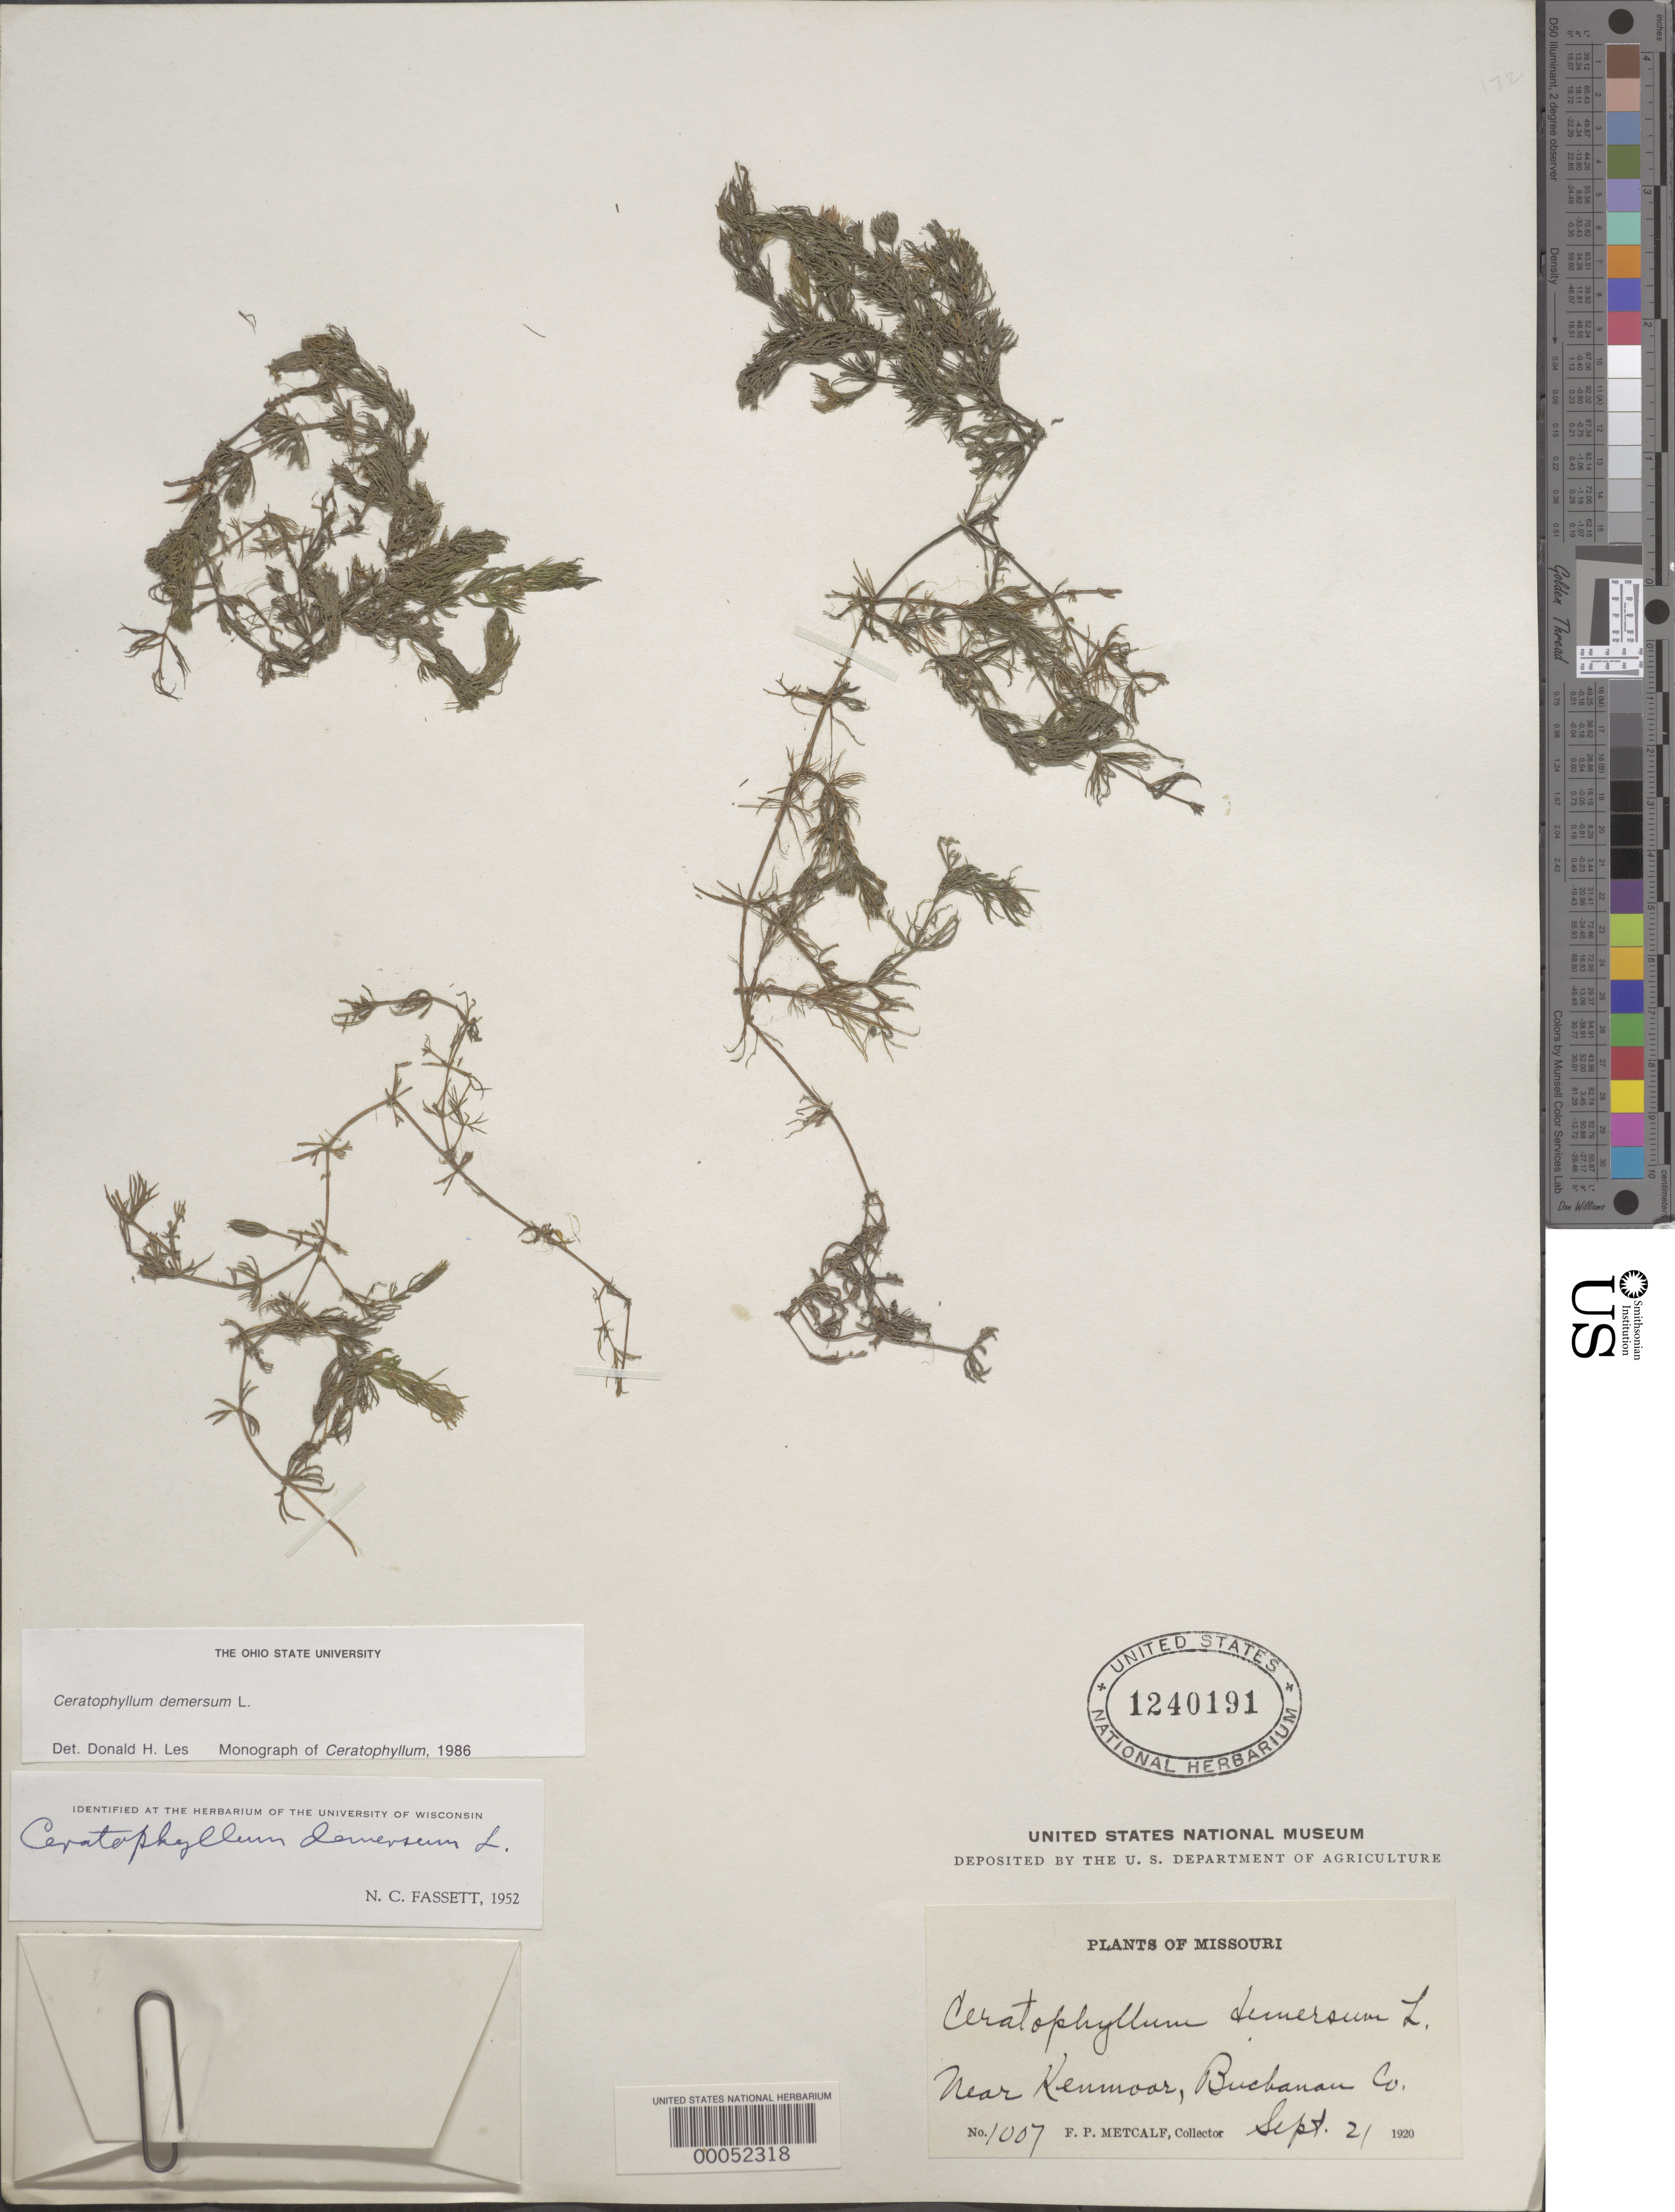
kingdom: Plantae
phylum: Tracheophyta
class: Magnoliopsida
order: Ceratophyllales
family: Ceratophyllaceae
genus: Ceratophyllum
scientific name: Ceratophyllum demersum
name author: L.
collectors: F. P. Metcalf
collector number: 1007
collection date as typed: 21 Sep 1920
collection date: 1920-09-21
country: United States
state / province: Missouri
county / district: Buchanan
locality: Near kenmoor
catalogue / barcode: US 1240191